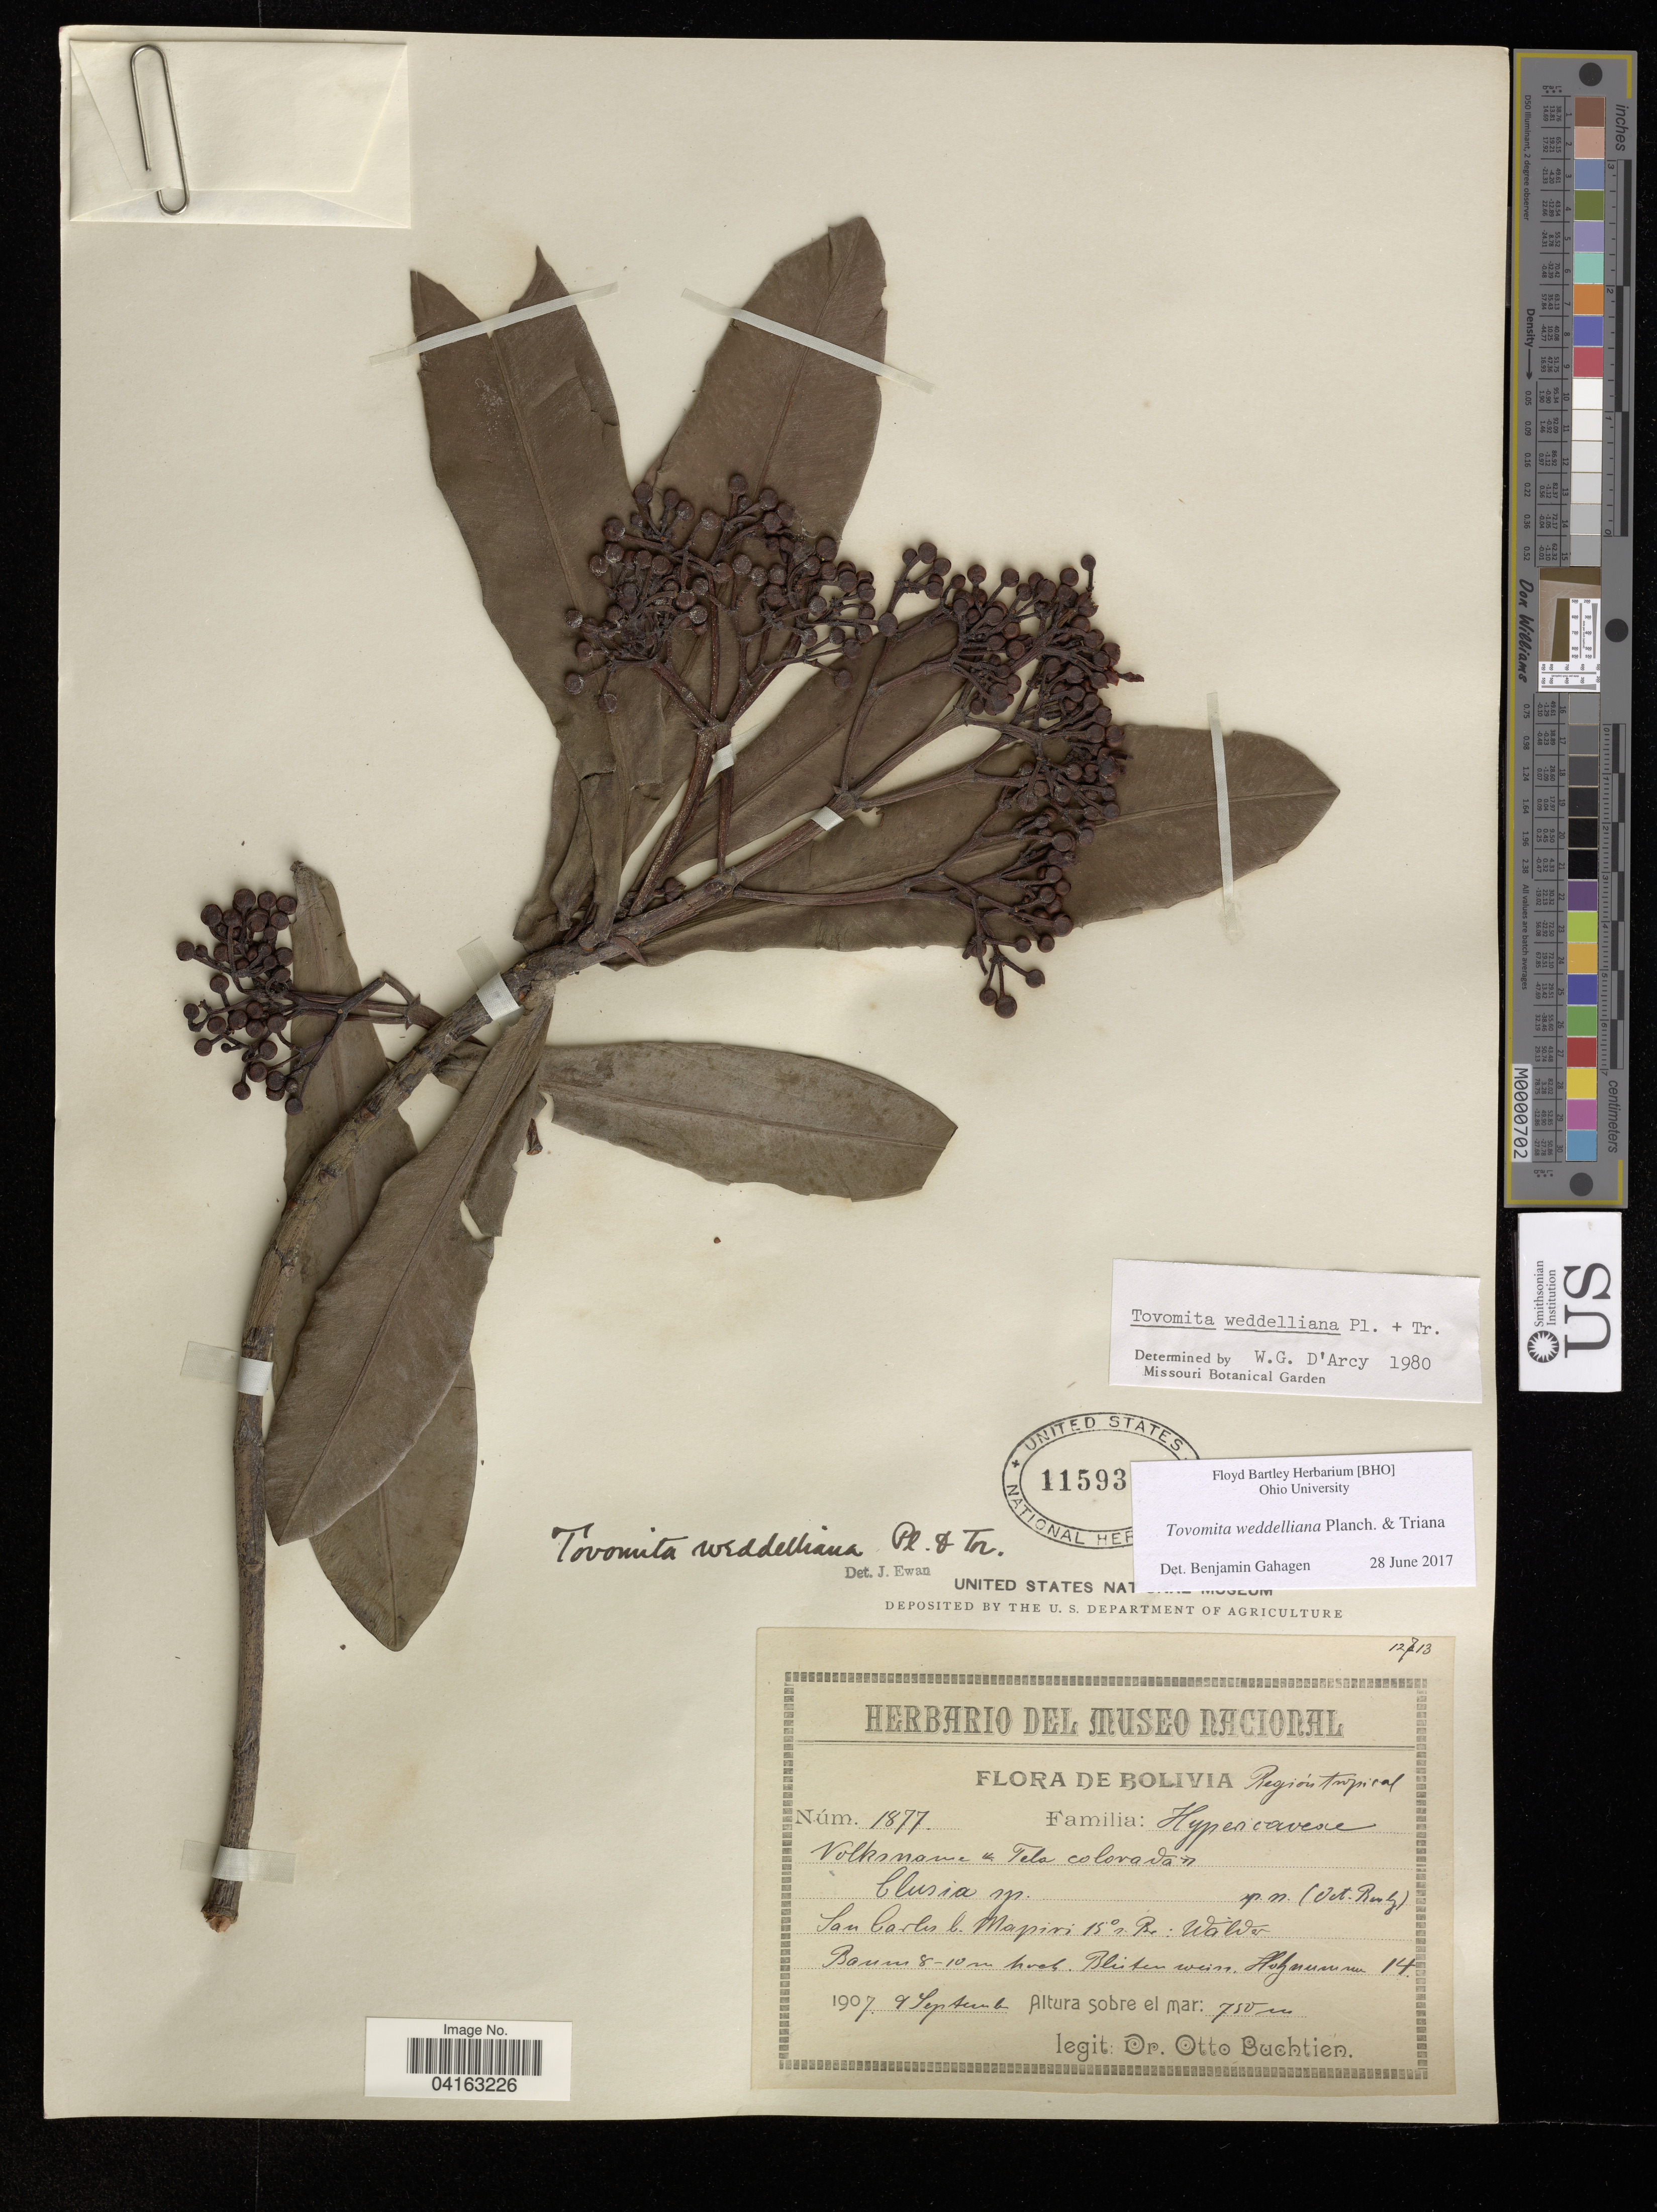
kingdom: Plantae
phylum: Tracheophyta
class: Magnoliopsida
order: Malpighiales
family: Clusiaceae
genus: Tovomita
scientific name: Tovomita weddelliana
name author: Planch. & Triana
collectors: O. Buchtien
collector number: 1877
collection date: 1907-09-09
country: Bolivia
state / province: La Paz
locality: San Carlos b. Mapiri 15° Br: Walder.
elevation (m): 750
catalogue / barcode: US 11593